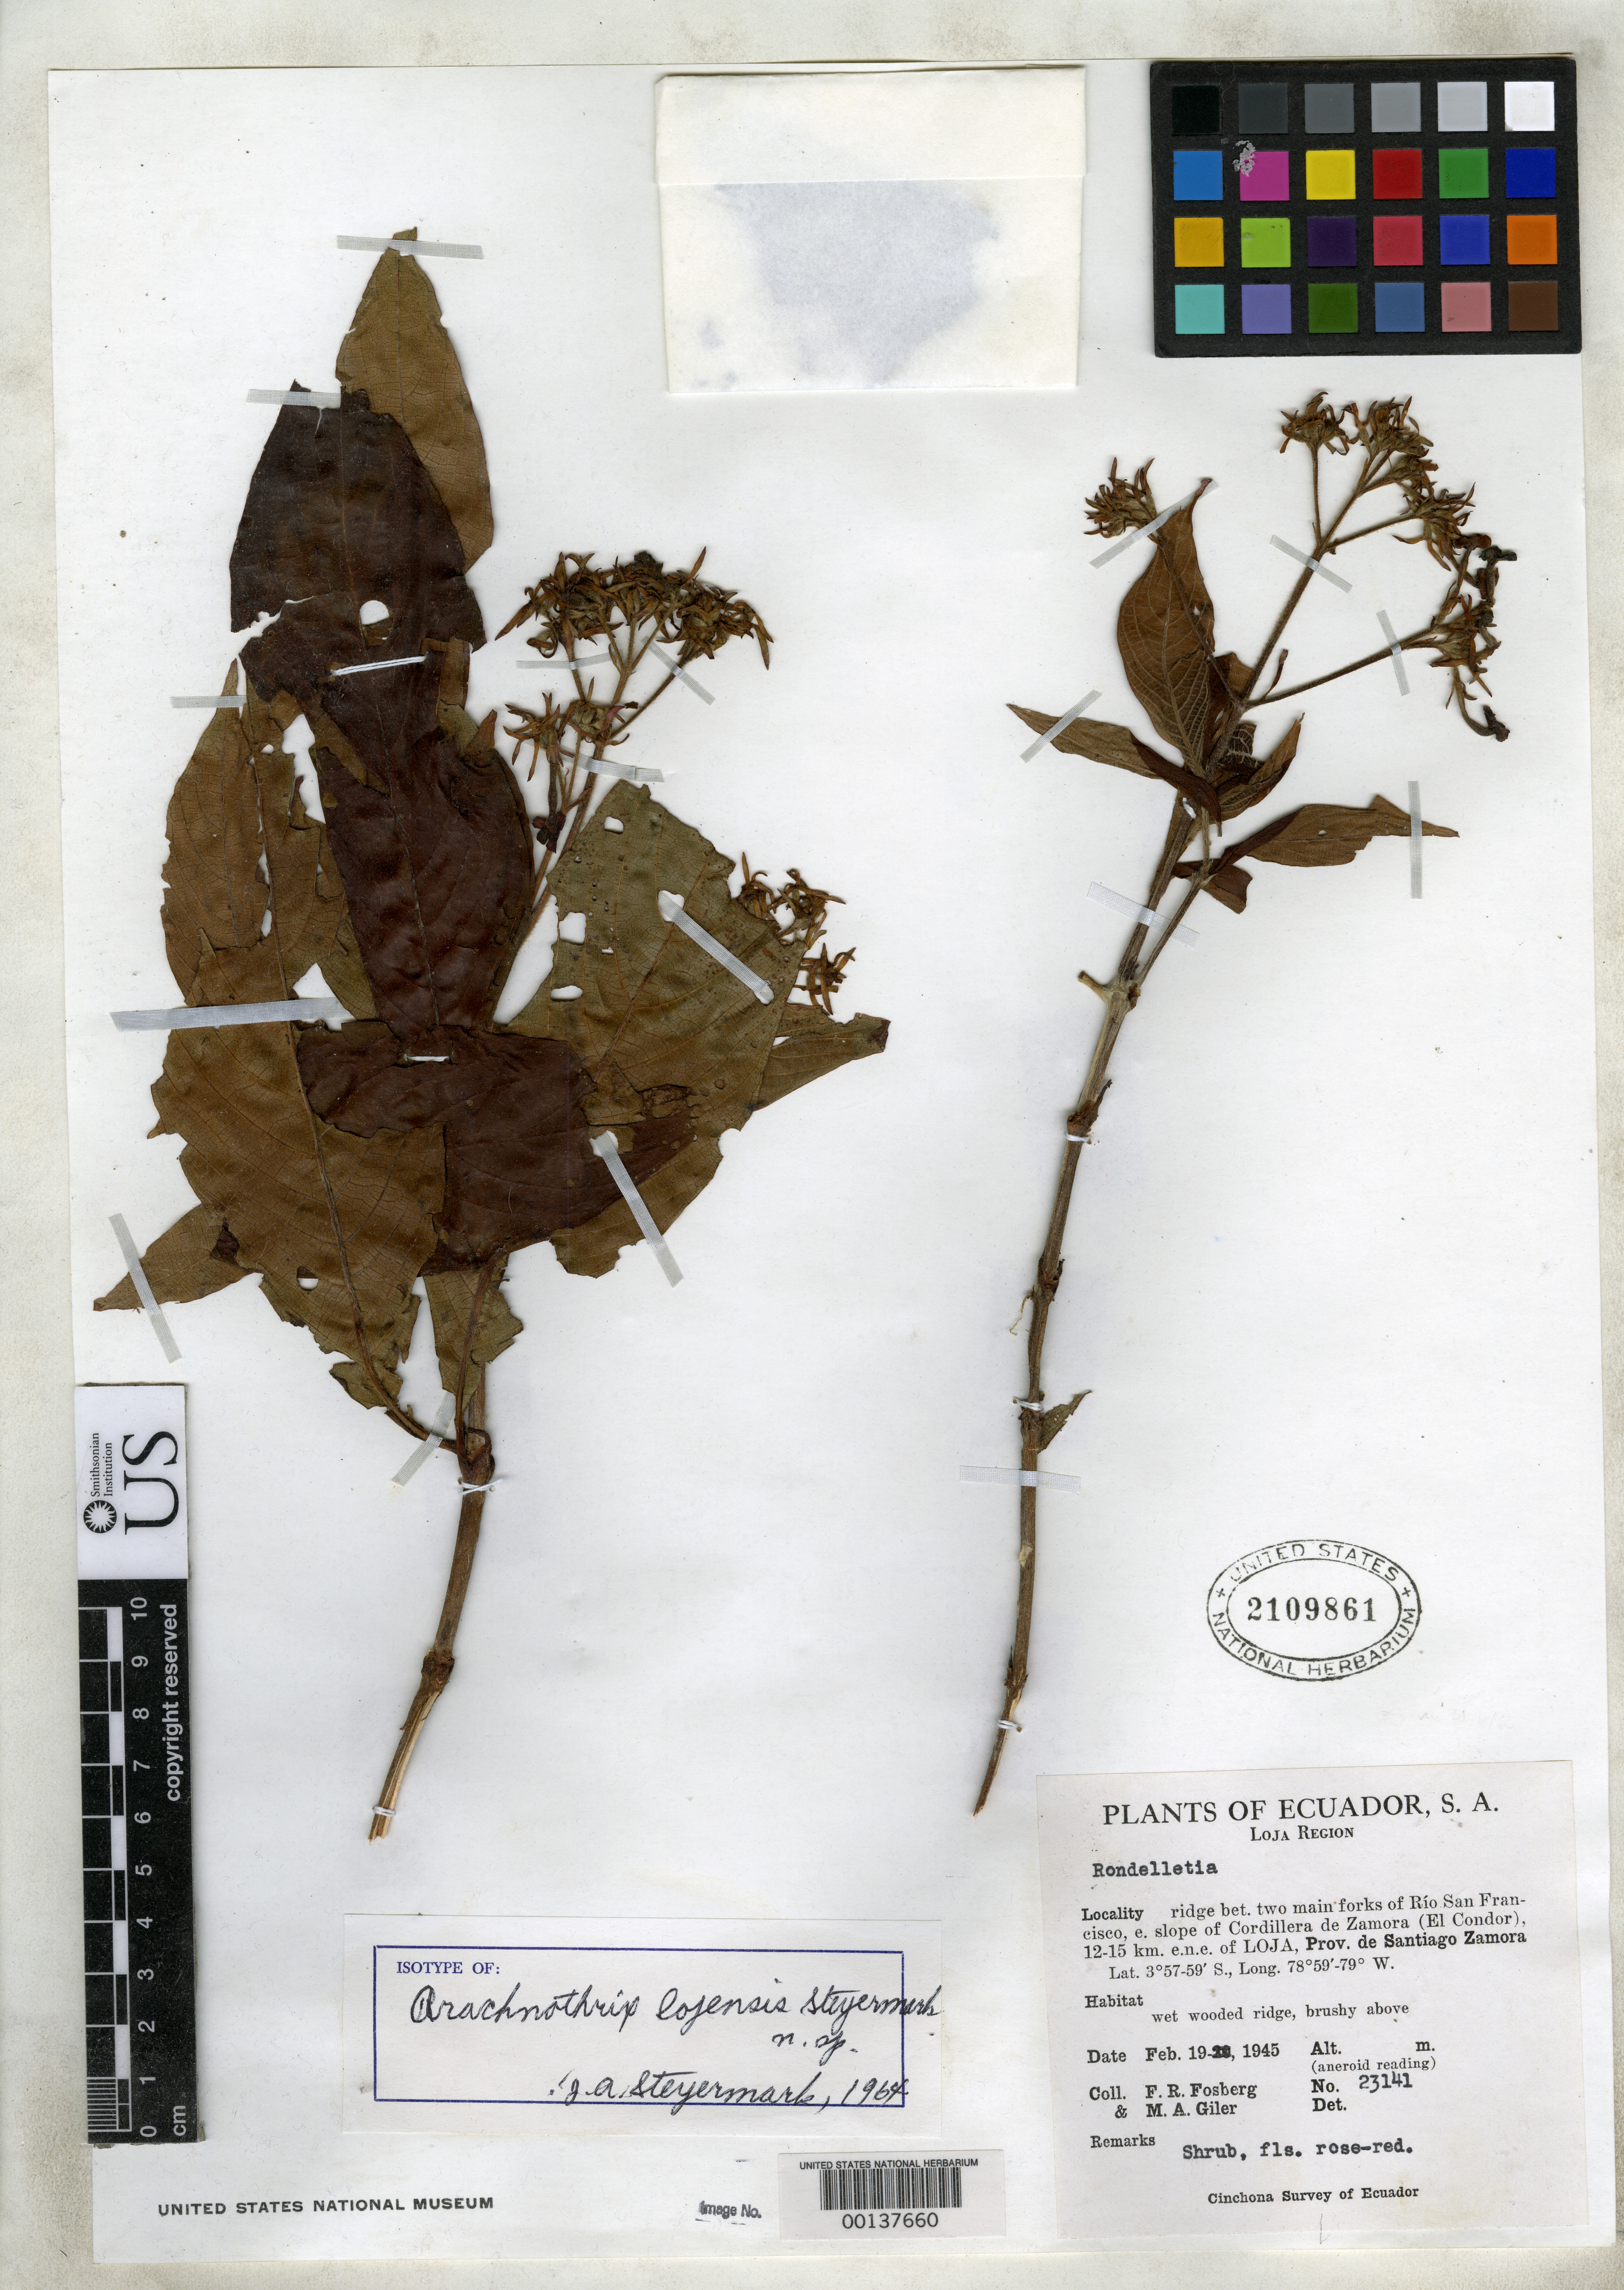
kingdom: Plantae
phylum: Tracheophyta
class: Magnoliopsida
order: Gentianales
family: Rubiaceae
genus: Arachnothryx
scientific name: Arachnothryx lojensis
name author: Steyerm.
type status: Isotype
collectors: F. R. Fosberg & M. Giler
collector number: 23141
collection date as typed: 19 Feb 1945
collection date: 1945-02-19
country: Ecuador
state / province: Loja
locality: Cordillera de Zamora, Rio San Francisco.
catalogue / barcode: US 2109861